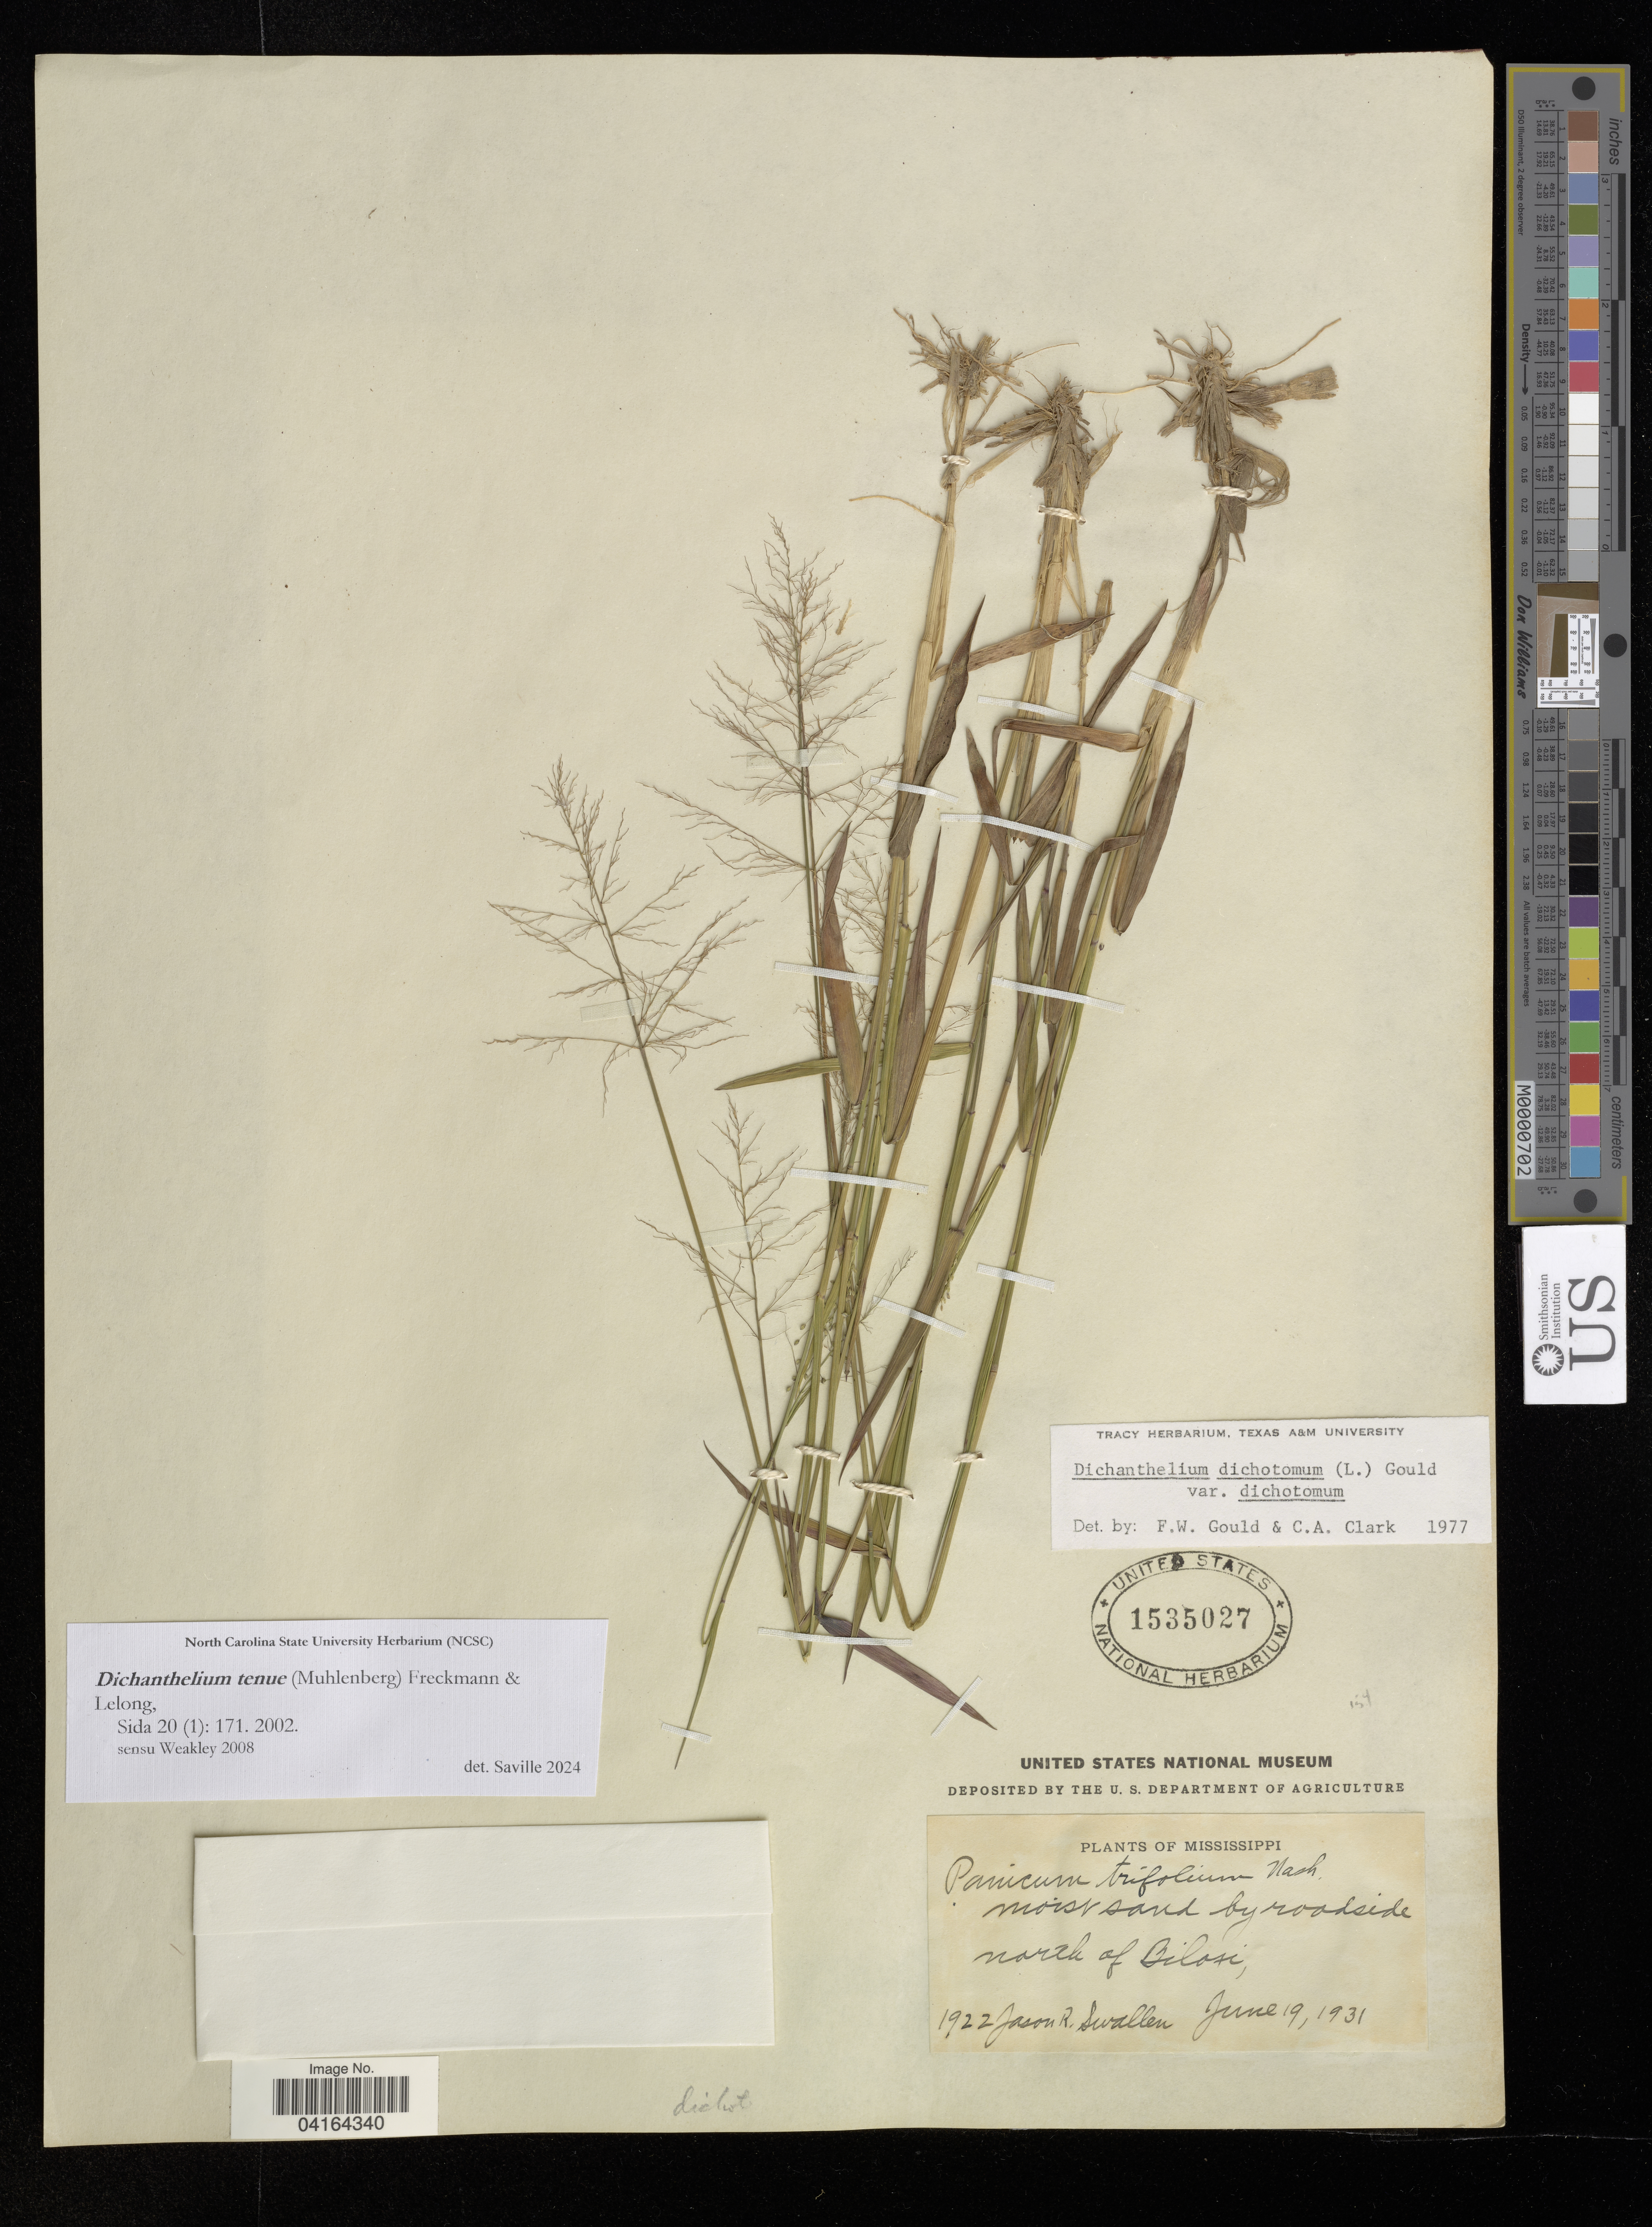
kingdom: Plantae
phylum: Tracheophyta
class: Liliopsida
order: Poales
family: Poaceae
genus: Dichanthelium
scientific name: Dichanthelium tenue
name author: (Muhl.) Freckmann & Lelong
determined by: Saville, A. C., (NCSC), North Carolina State University (UNITED STATES)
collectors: J. R. Swallen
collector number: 1922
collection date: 1931-06-19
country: United States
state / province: Mississippi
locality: By roadside north of Biloxi.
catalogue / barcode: US 1535027